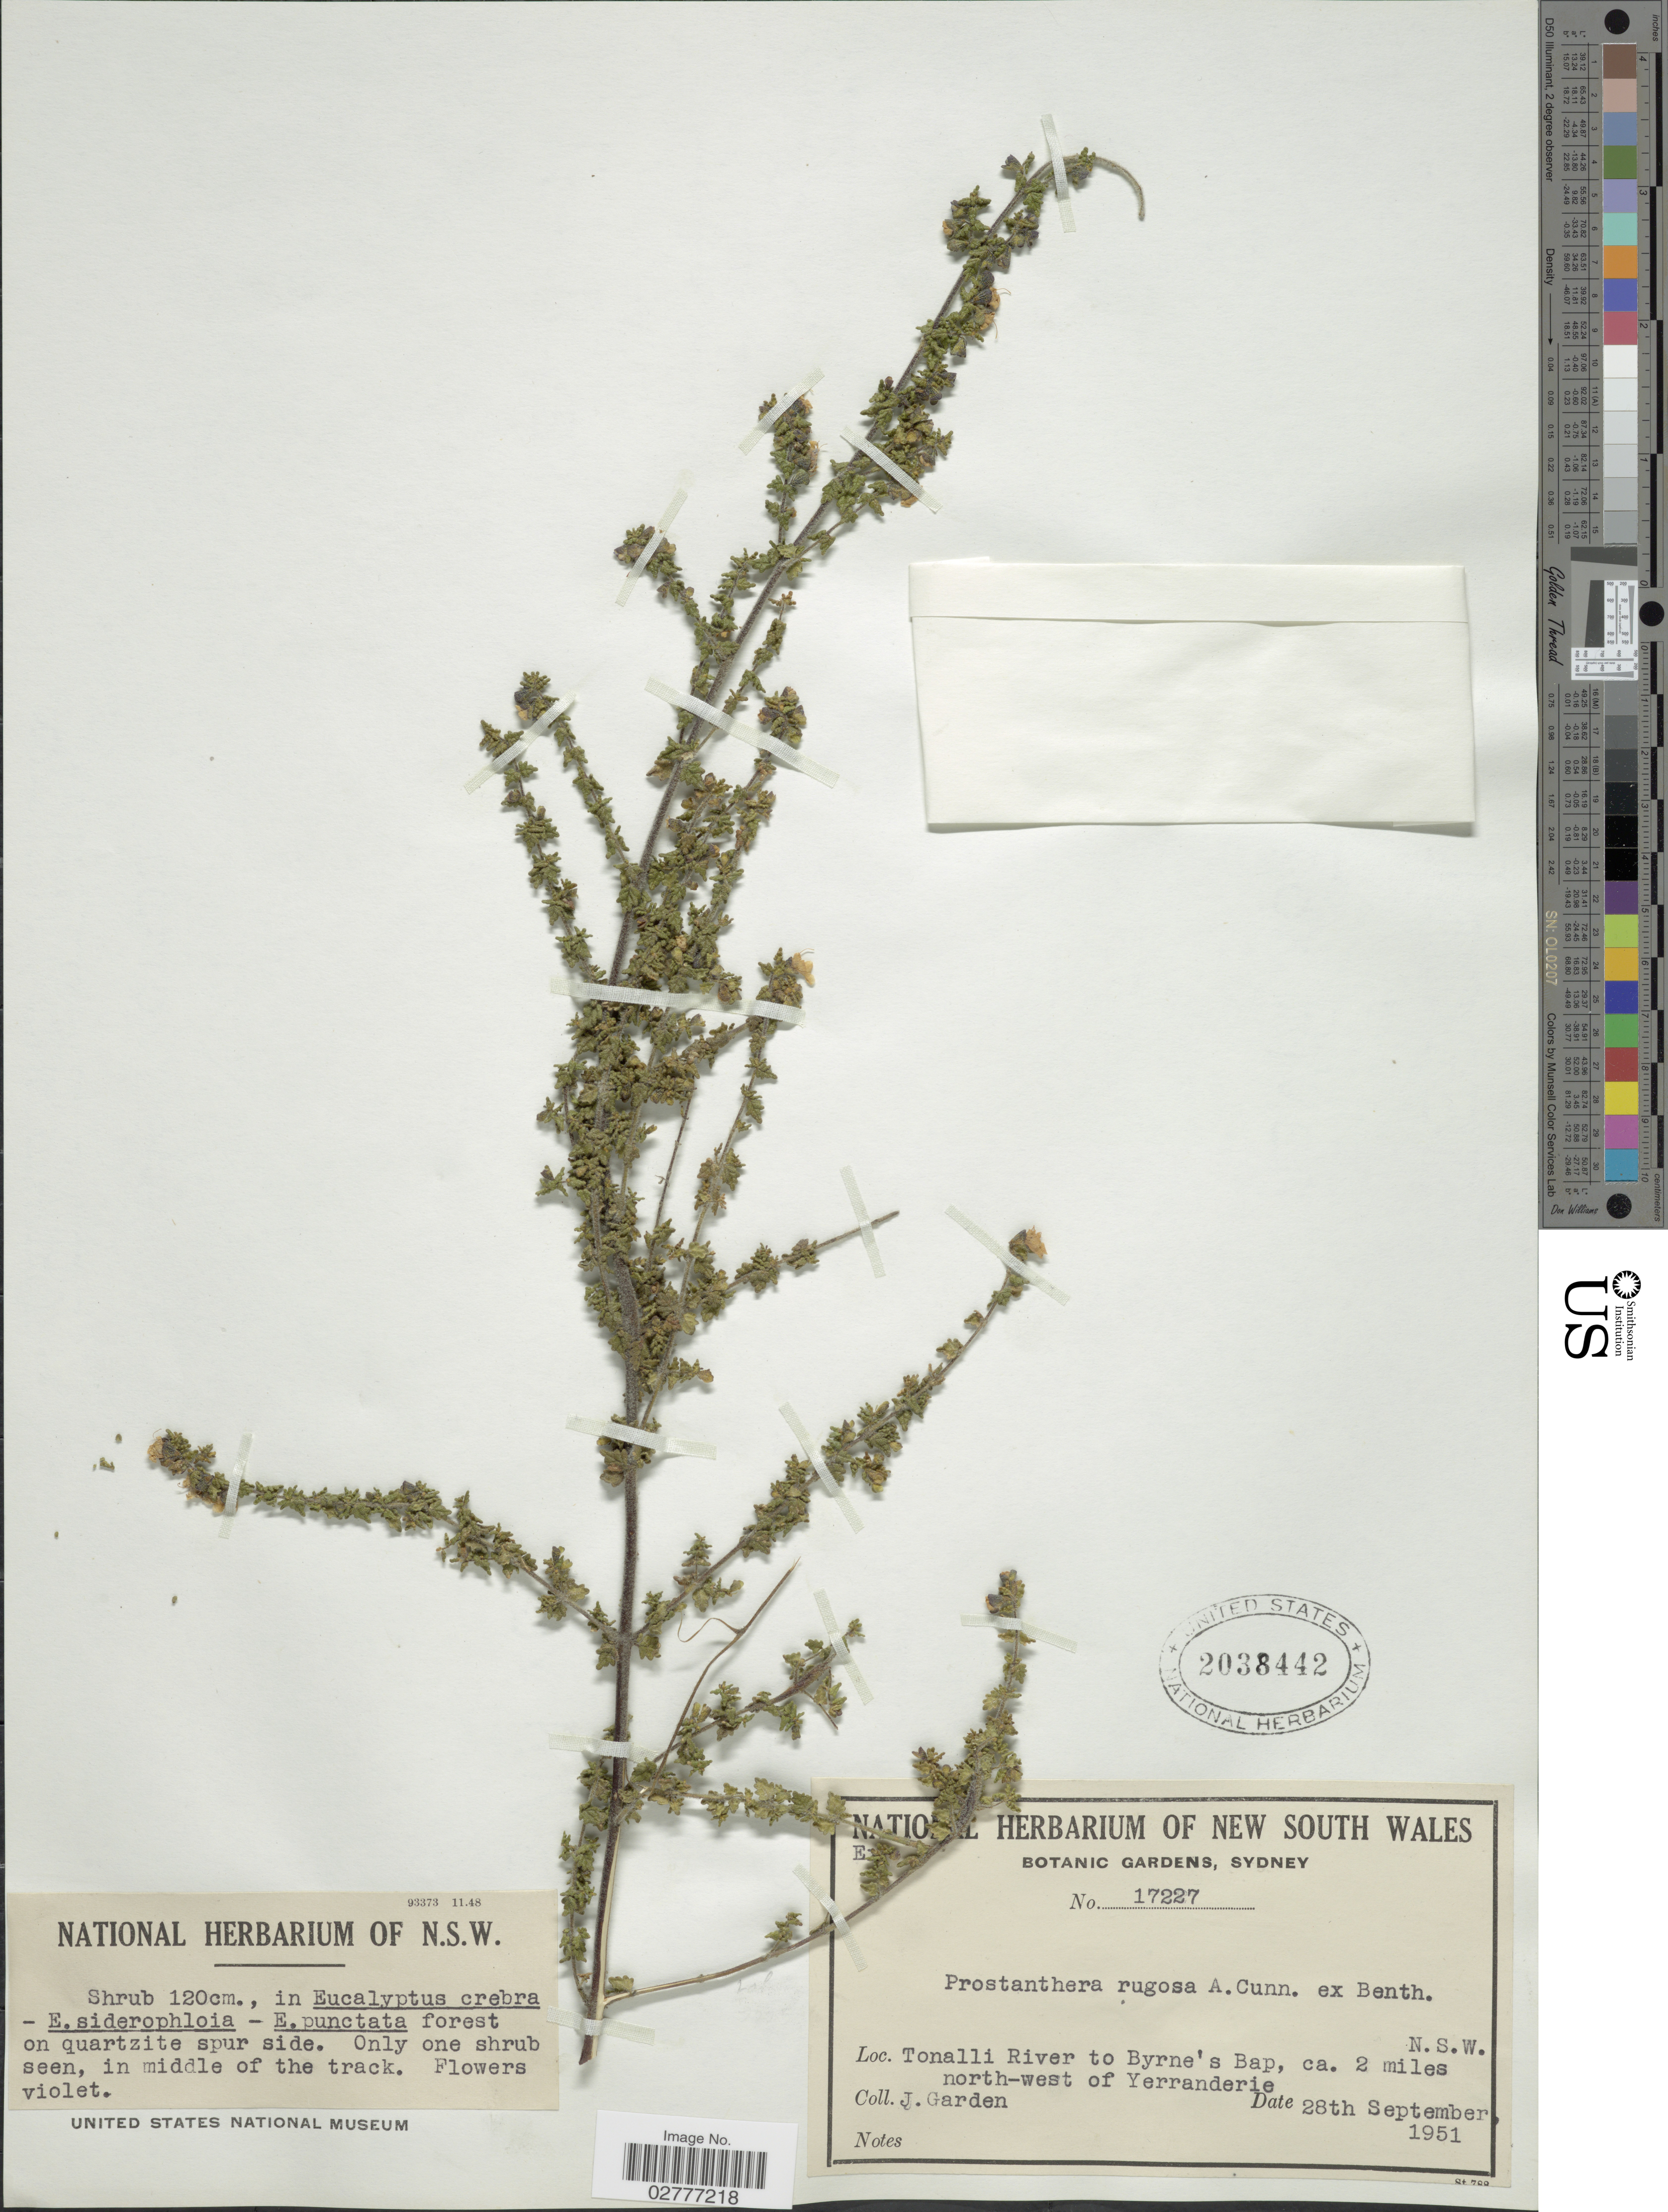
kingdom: Plantae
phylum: Tracheophyta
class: Magnoliopsida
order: Lamiales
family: Lamiaceae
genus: Prostanthera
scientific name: Prostanthera rugosa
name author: A. Cunn. ex Benth.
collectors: J. Thompson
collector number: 17227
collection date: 1951-09-28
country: Australia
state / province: New South Wales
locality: Tonalli River to Byrne's Bap, ca. 2 miles north-west of Yerranderie.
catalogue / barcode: US 2038442